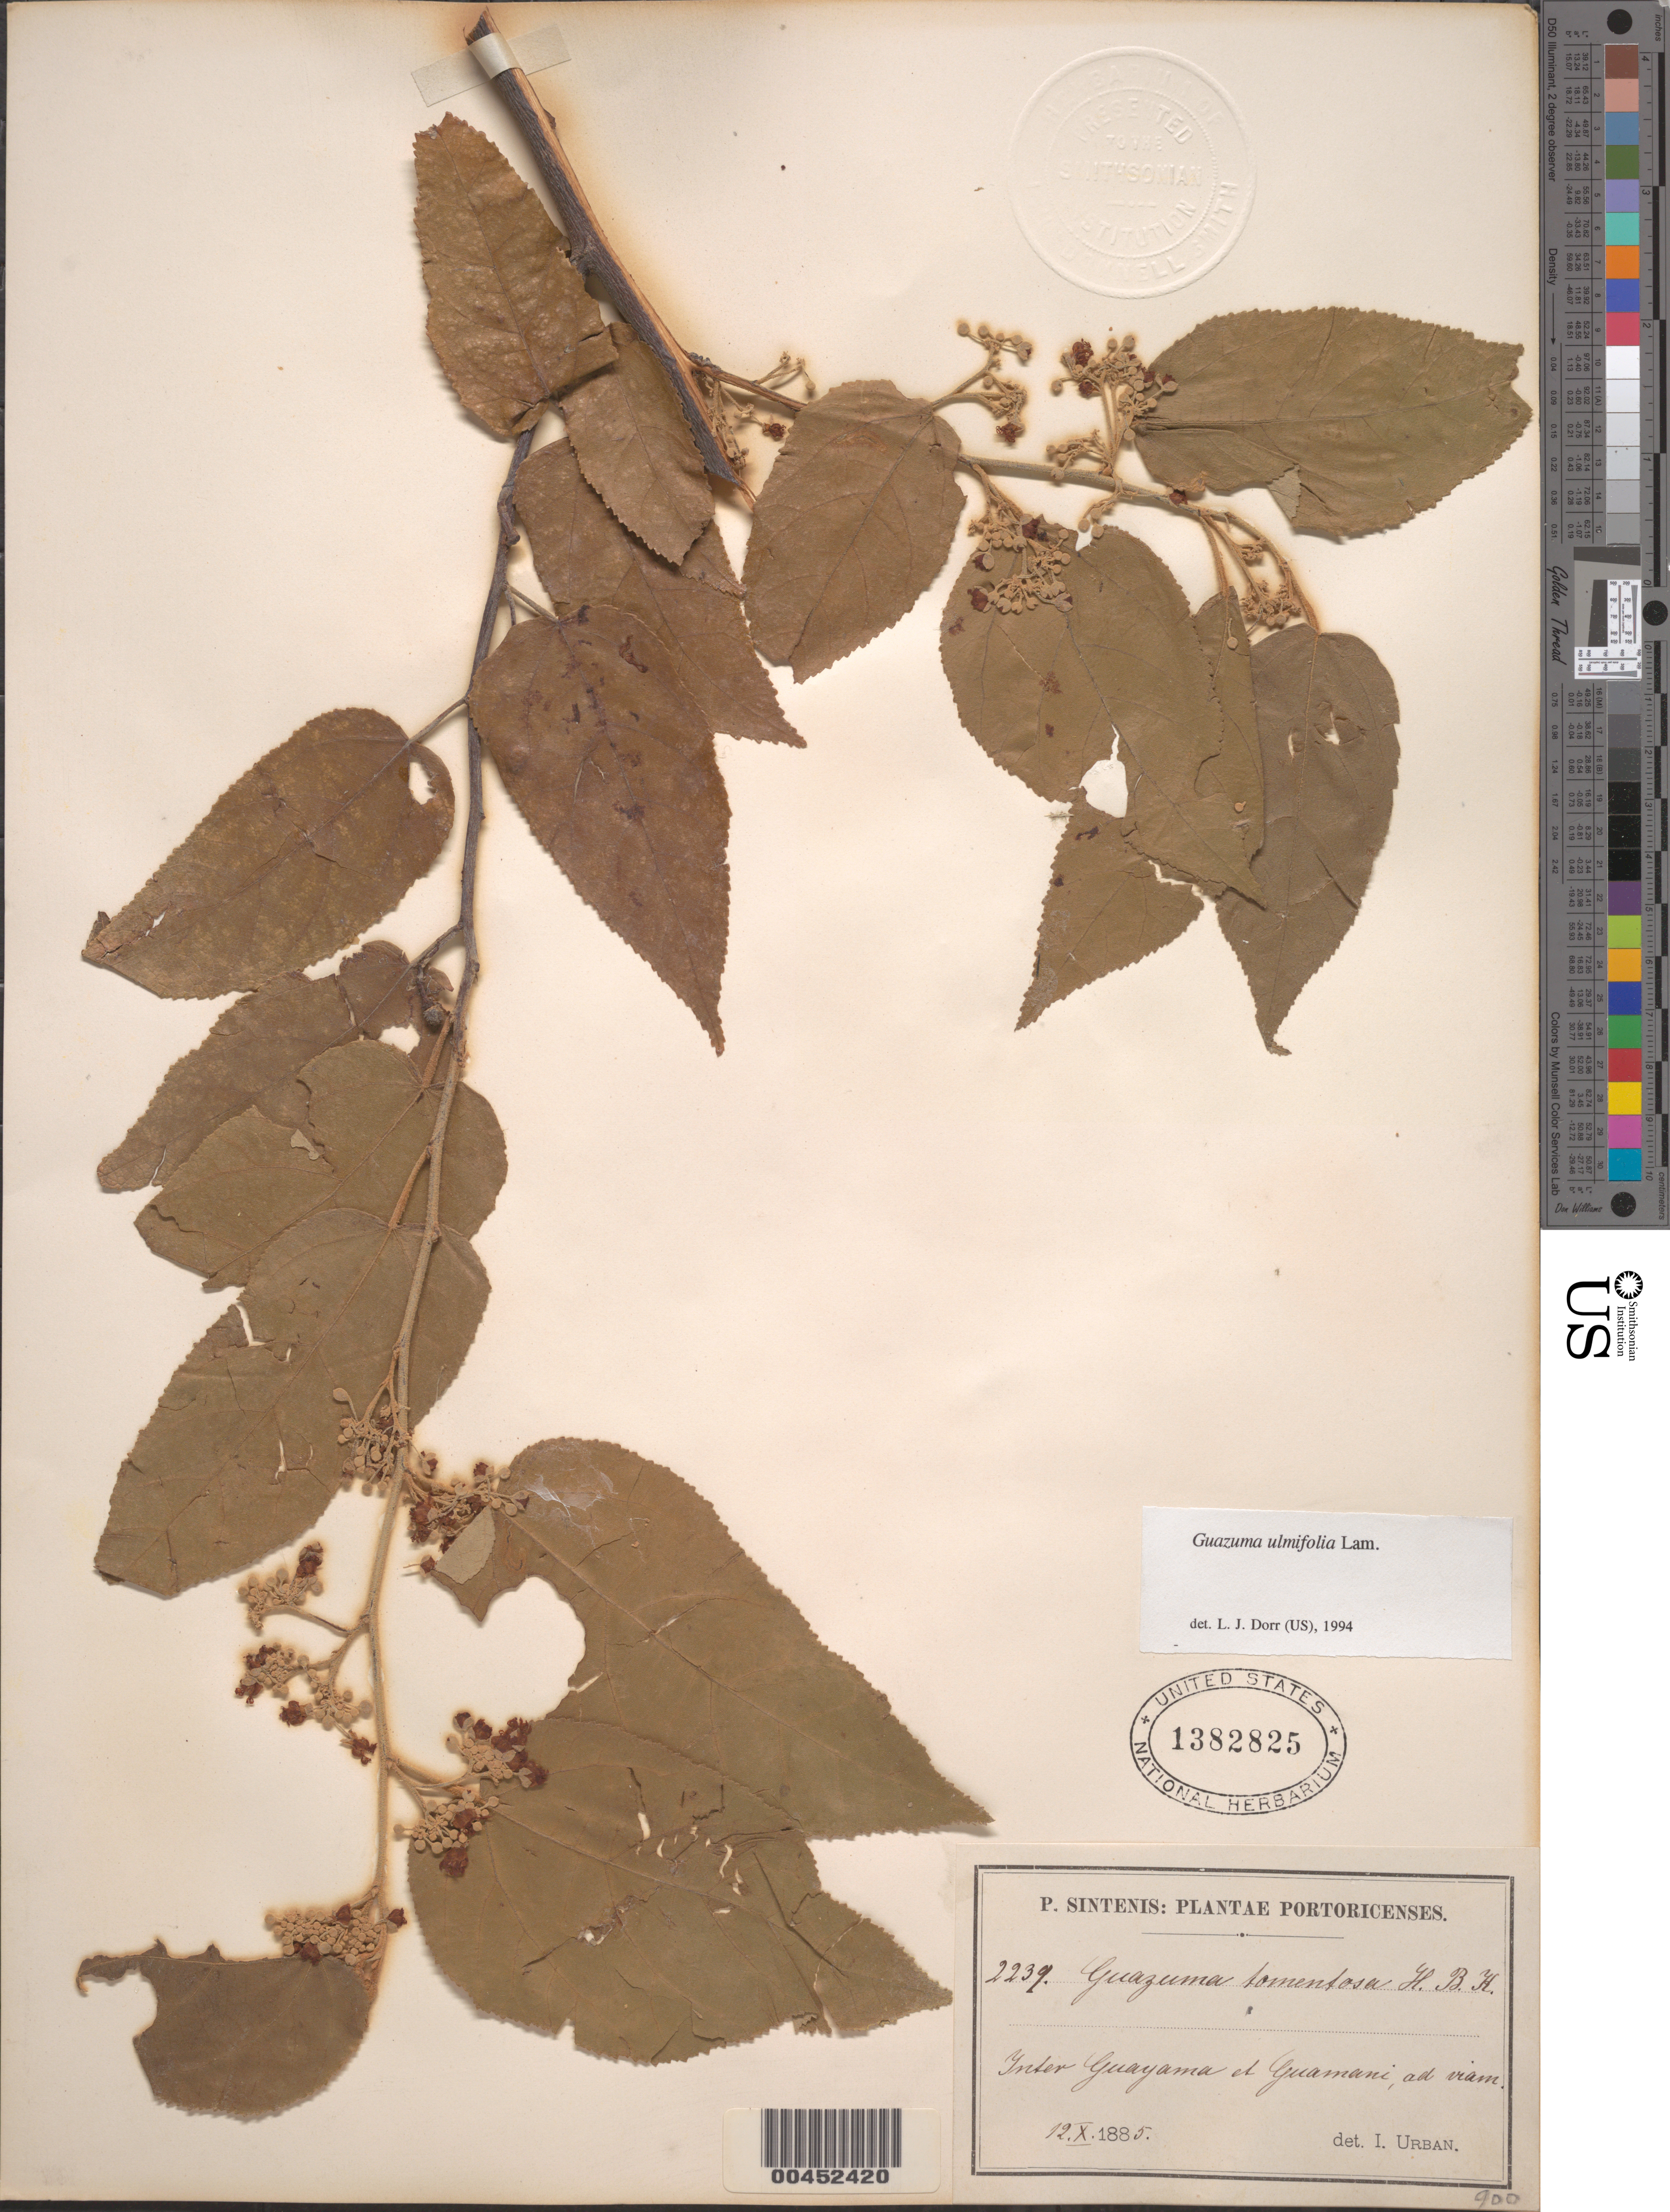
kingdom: Plantae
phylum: Tracheophyta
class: Magnoliopsida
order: Malvales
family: Malvaceae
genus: Guazuma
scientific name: Guazuma ulmifolia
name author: Lam.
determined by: Dorr, L. J., (BOT), Smithsonian Institution - National Museum of Natural History (UNITED STATES)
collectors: P. Sintenis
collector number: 2239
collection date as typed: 12 Oct 1885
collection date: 1885-10-12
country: Puerto Rico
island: Greater Antilles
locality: Inter Guayama et Guamani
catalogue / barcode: US 1382825